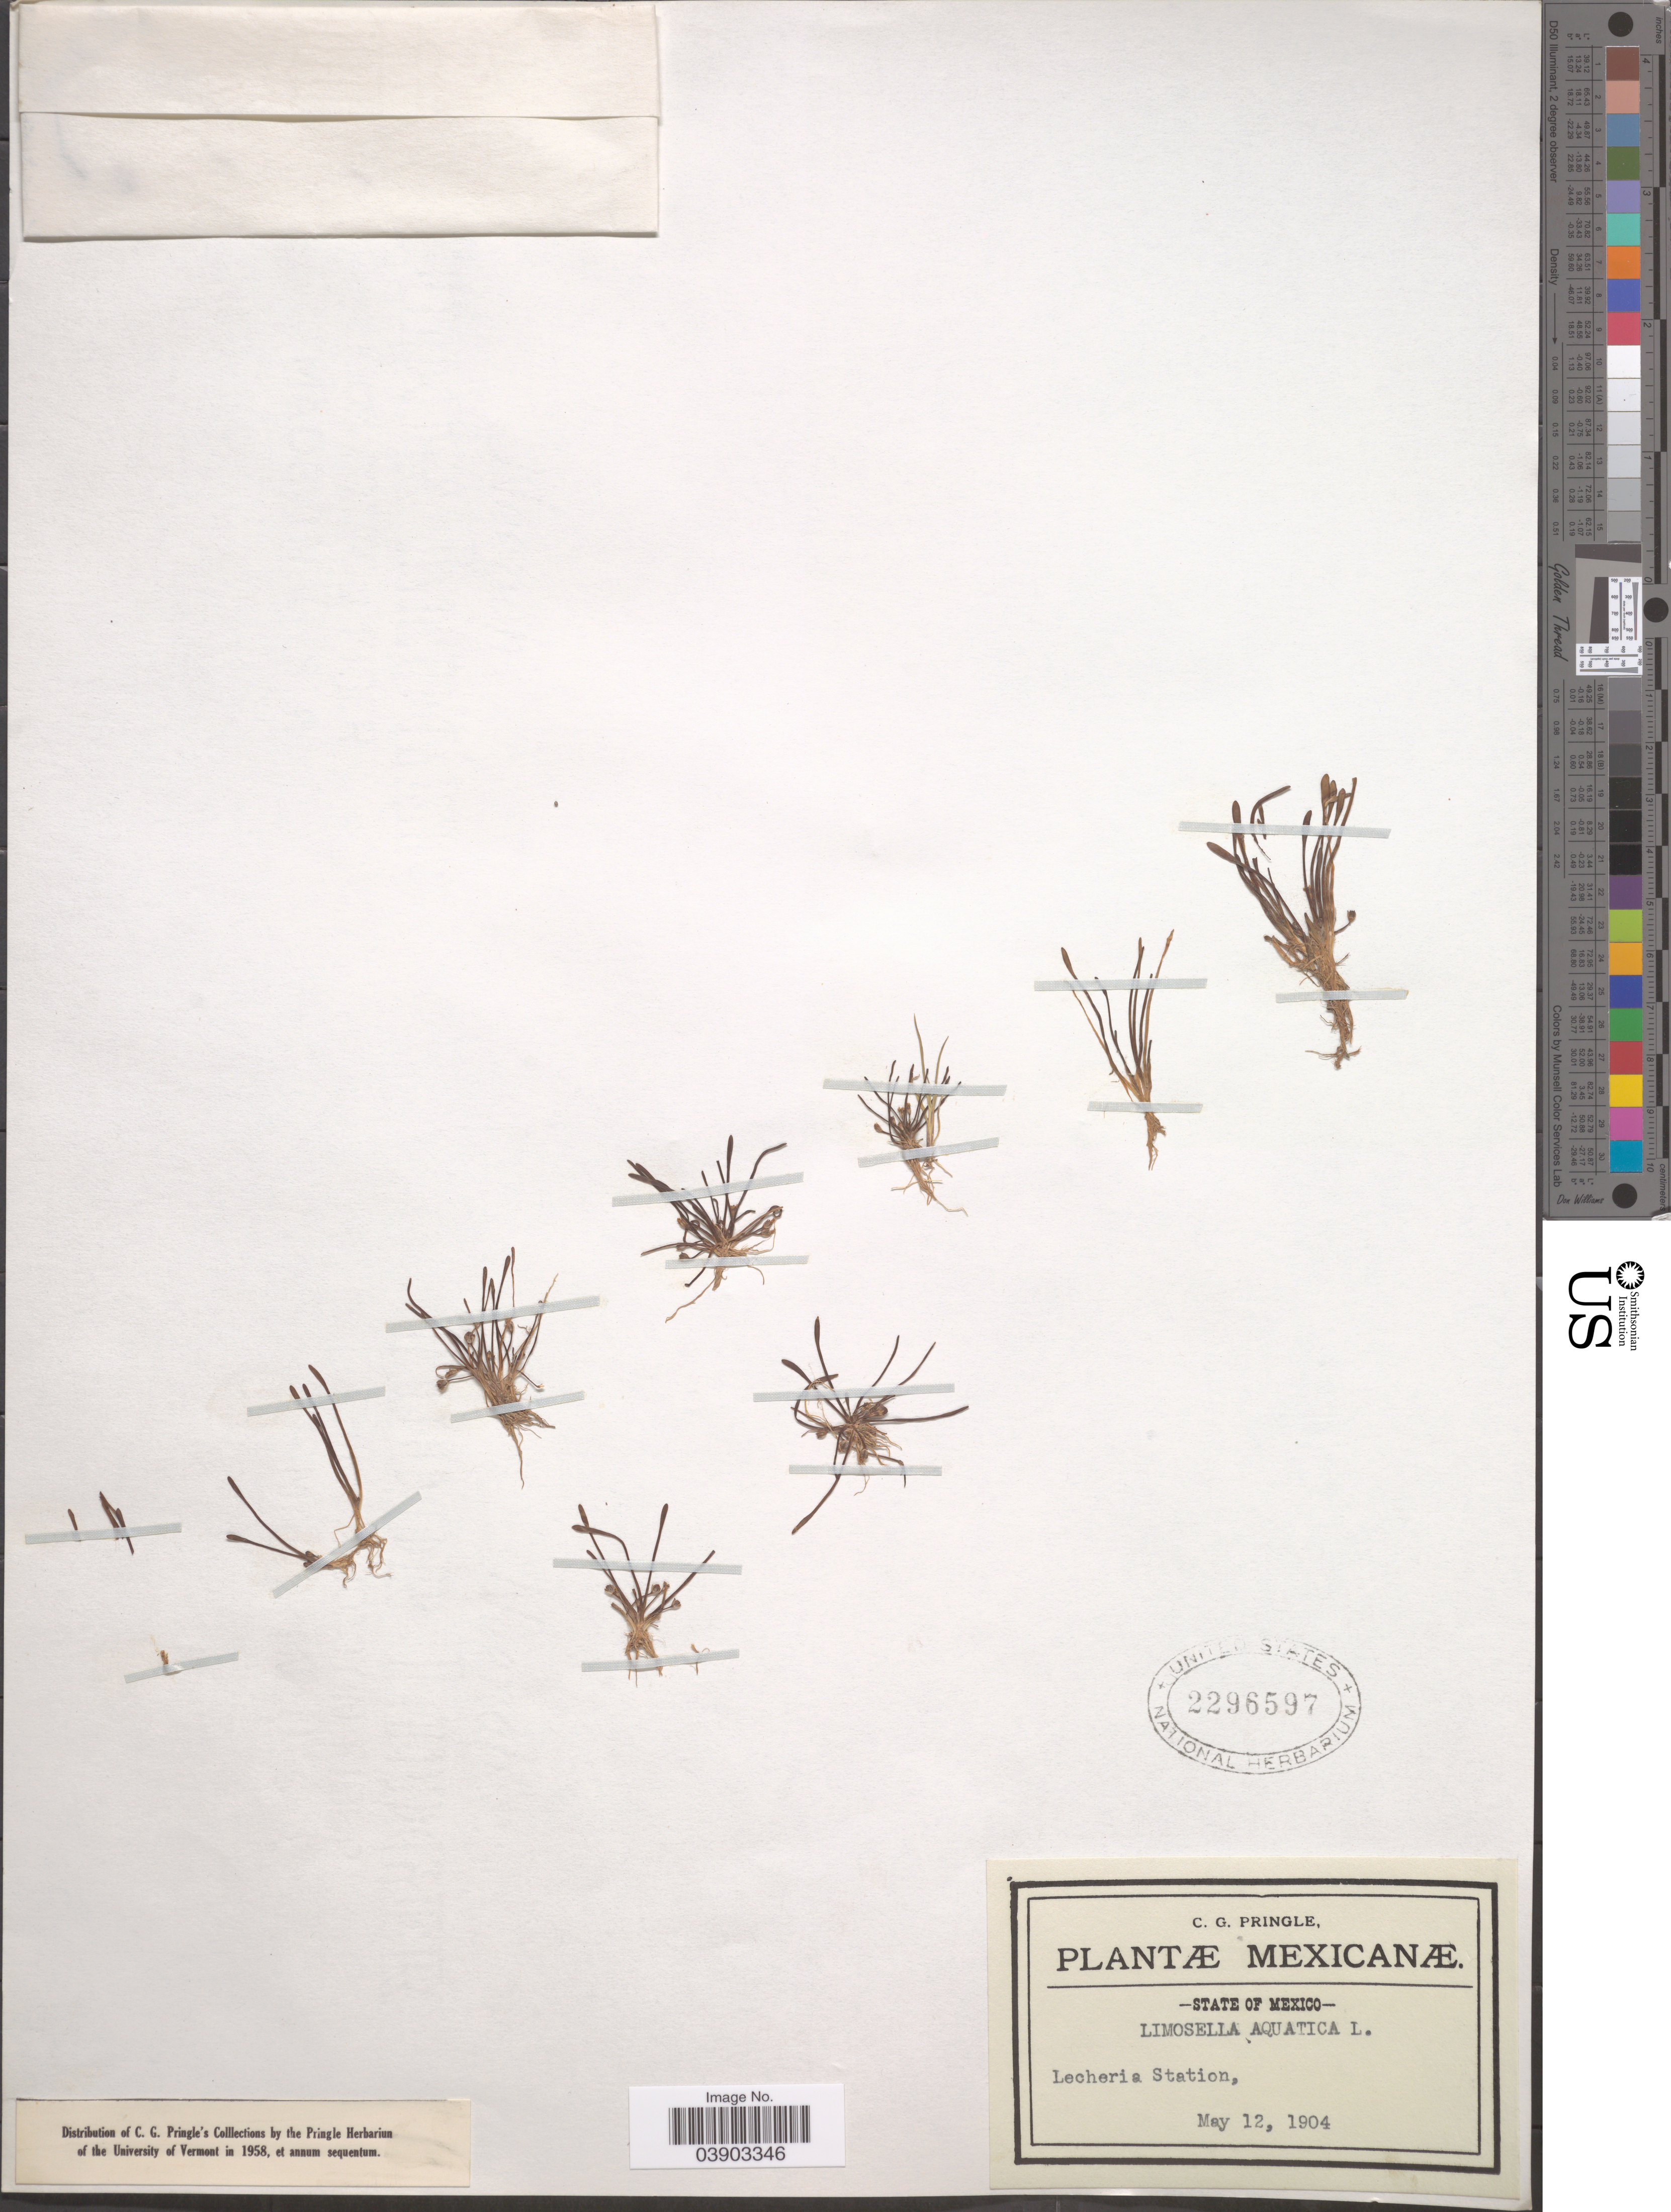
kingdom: Plantae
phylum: Tracheophyta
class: Magnoliopsida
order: Lamiales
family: Scrophulariaceae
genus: Limosella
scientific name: Limosella aquatica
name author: L.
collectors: C. G. Pringle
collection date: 1904-05-12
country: Mexico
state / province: México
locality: Lecheria Station.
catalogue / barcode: US 2296597